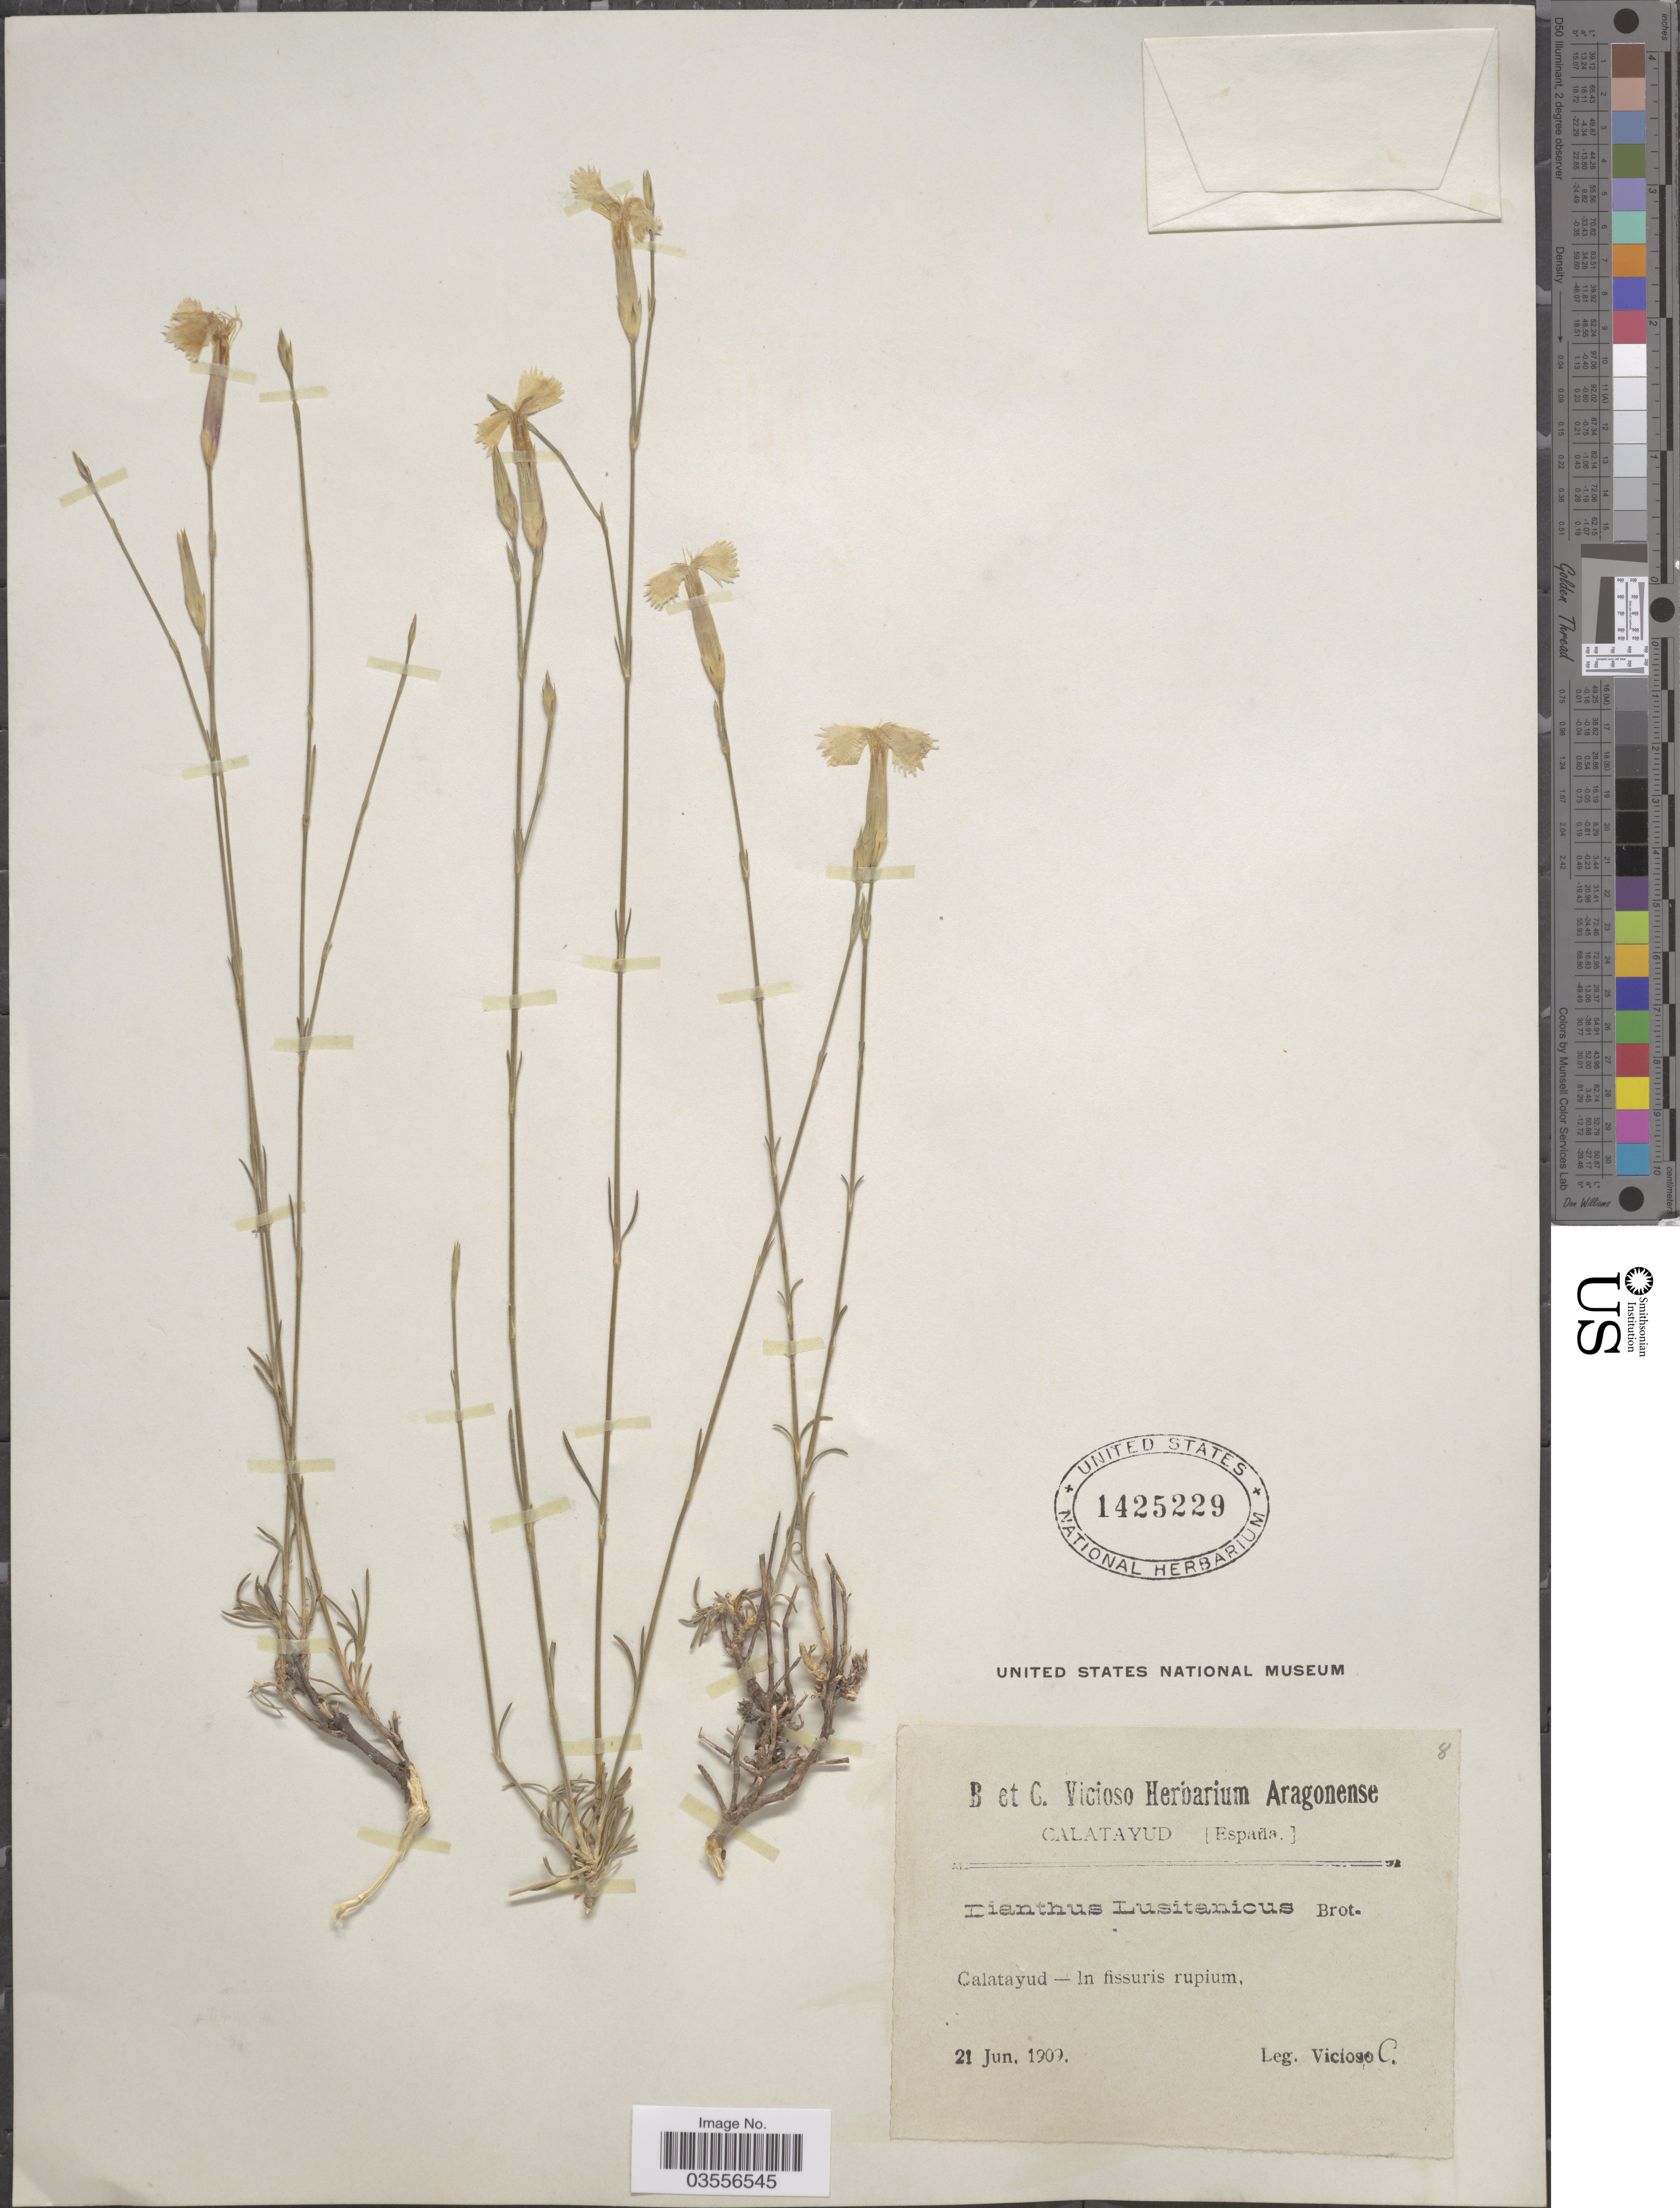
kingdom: Plantae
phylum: Tracheophyta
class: Magnoliopsida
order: Caryophyllales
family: Caryophyllaceae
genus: Dianthus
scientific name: Dianthus lusitanus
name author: Brot.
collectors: C. Vicioso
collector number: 8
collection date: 1909-06-21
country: Spain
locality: Calatayud - In fissuris rupium.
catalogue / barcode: US 1425229